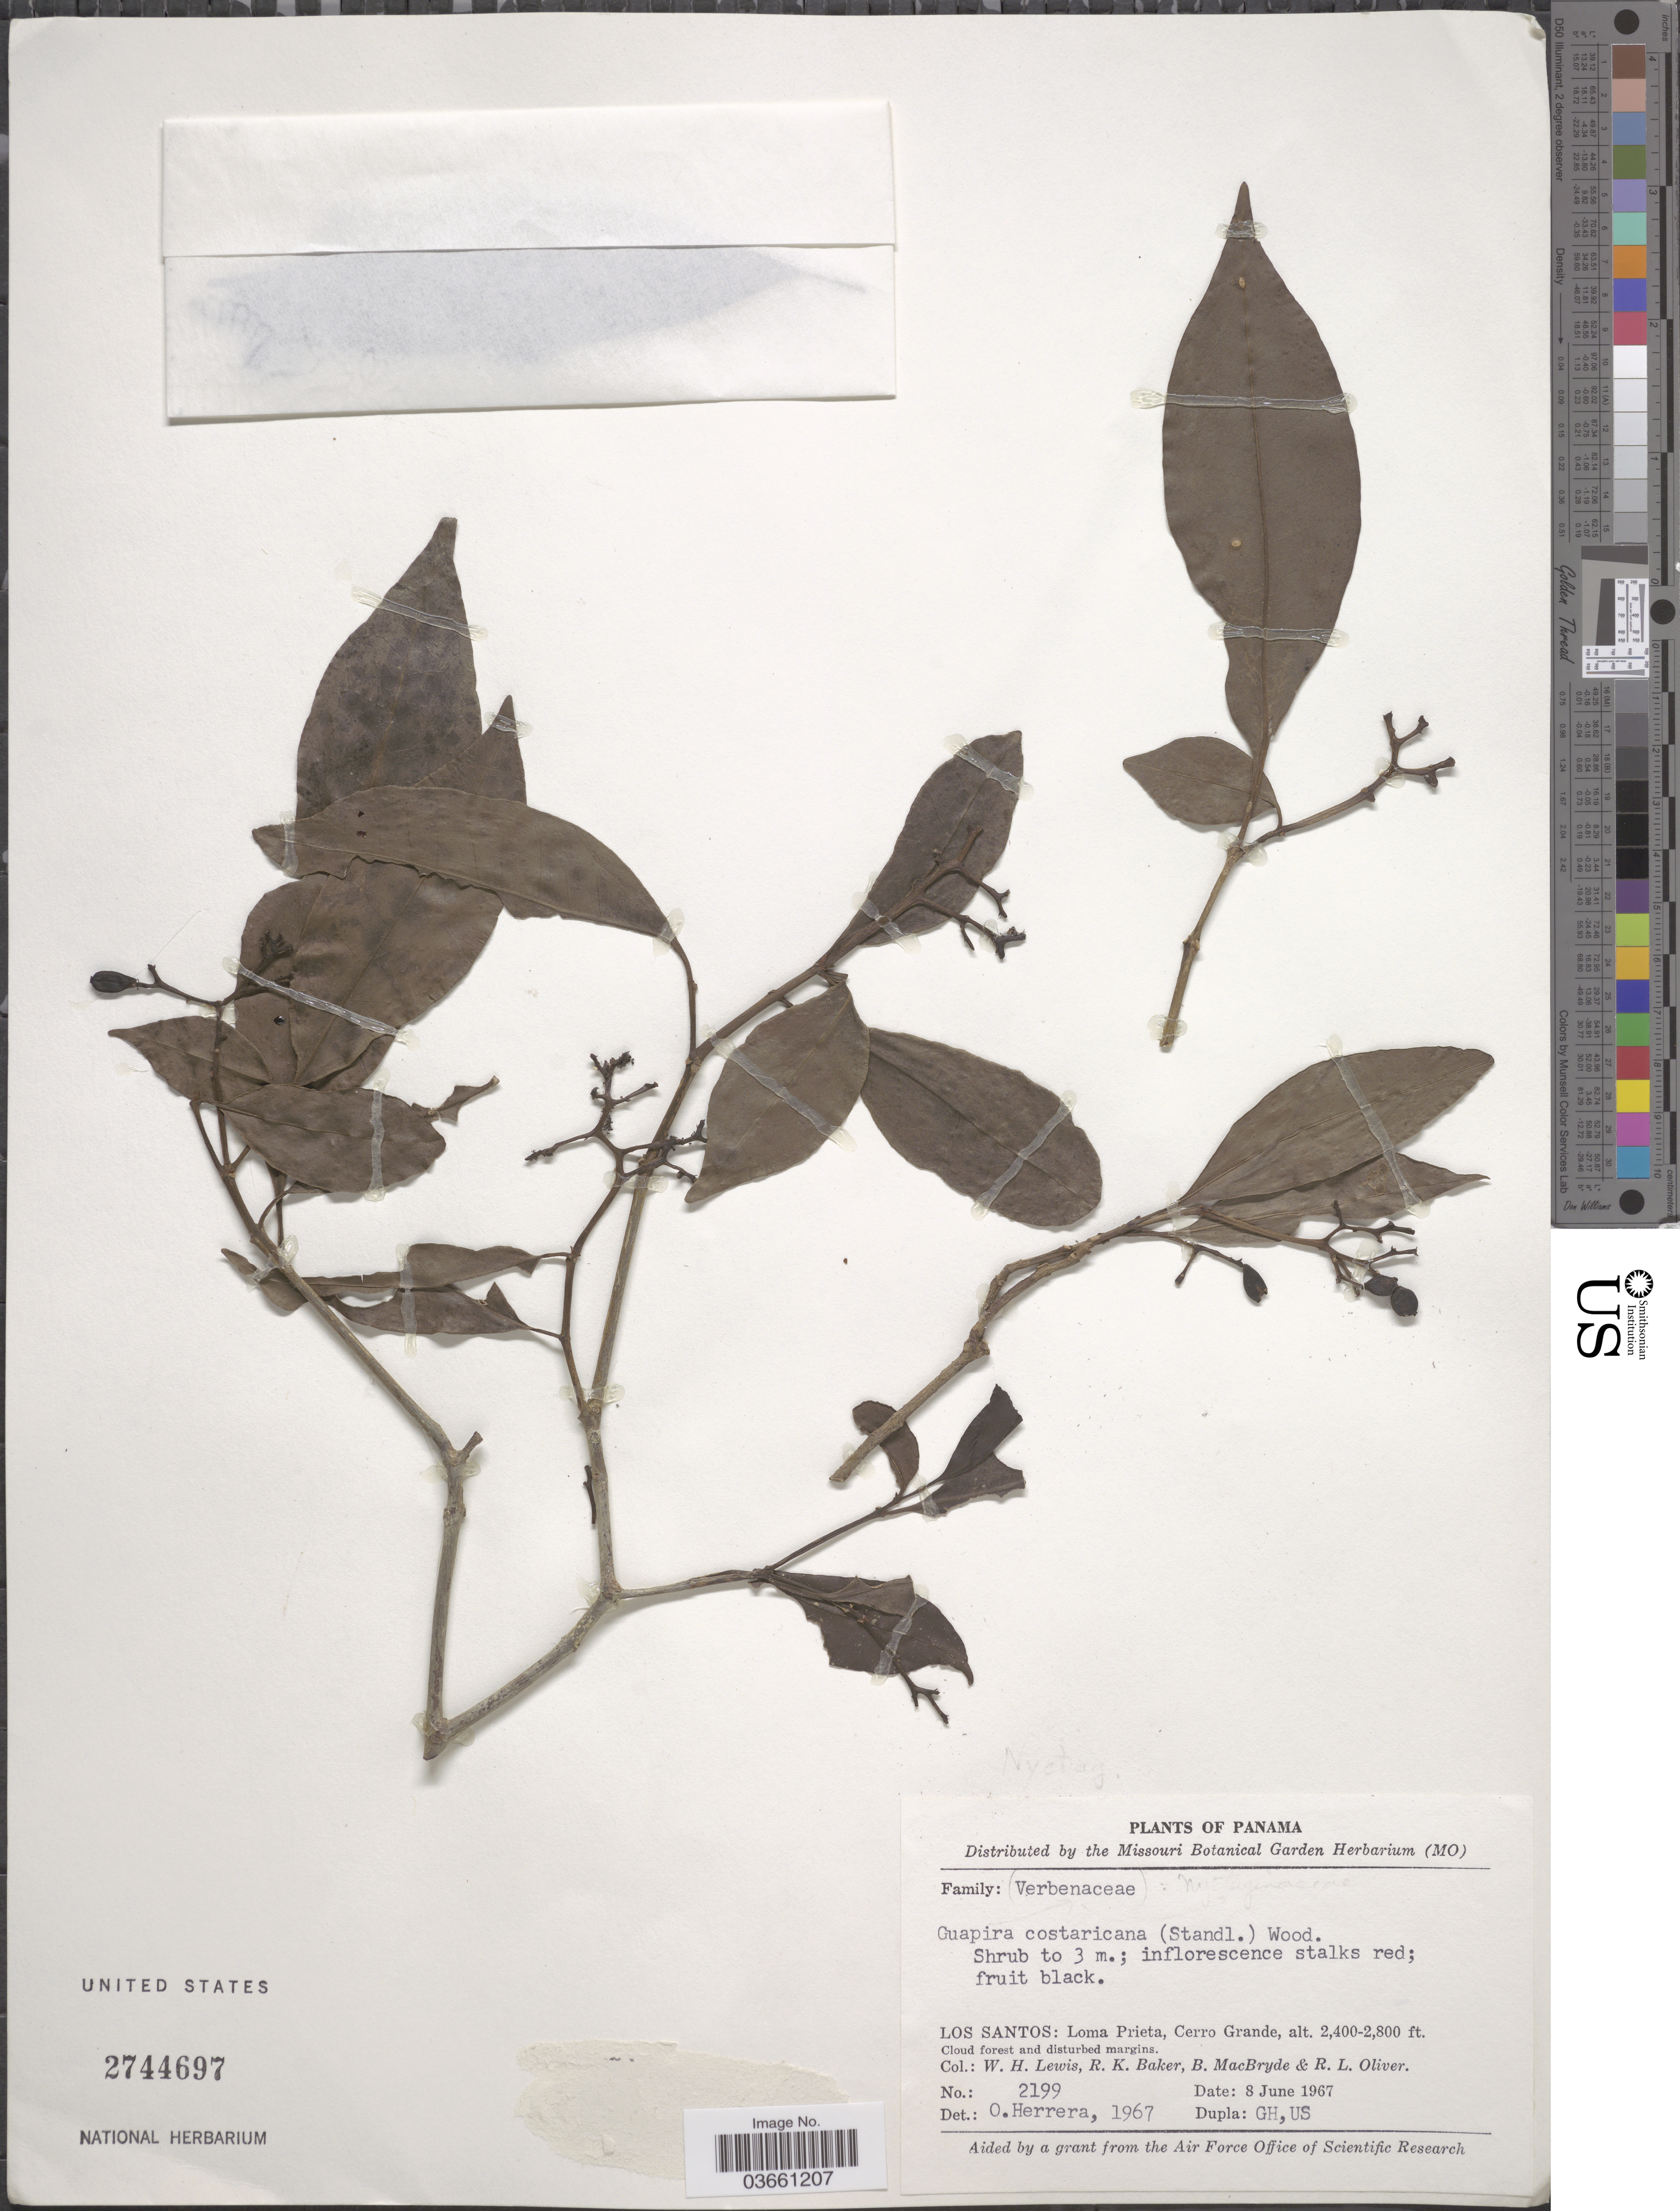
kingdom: Plantae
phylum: Tracheophyta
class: Magnoliopsida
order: Caryophyllales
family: Nyctaginaceae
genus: Guapira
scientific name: Guapira costaricana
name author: (Standl.) Woodson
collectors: W. H. Lewis, R. K. Baker, B. MacBryde & R. Oliver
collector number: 2199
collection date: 1967-06-08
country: Panama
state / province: Los Santos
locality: Loma Prieta, Cerro Grande.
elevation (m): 732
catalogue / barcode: US 2744697